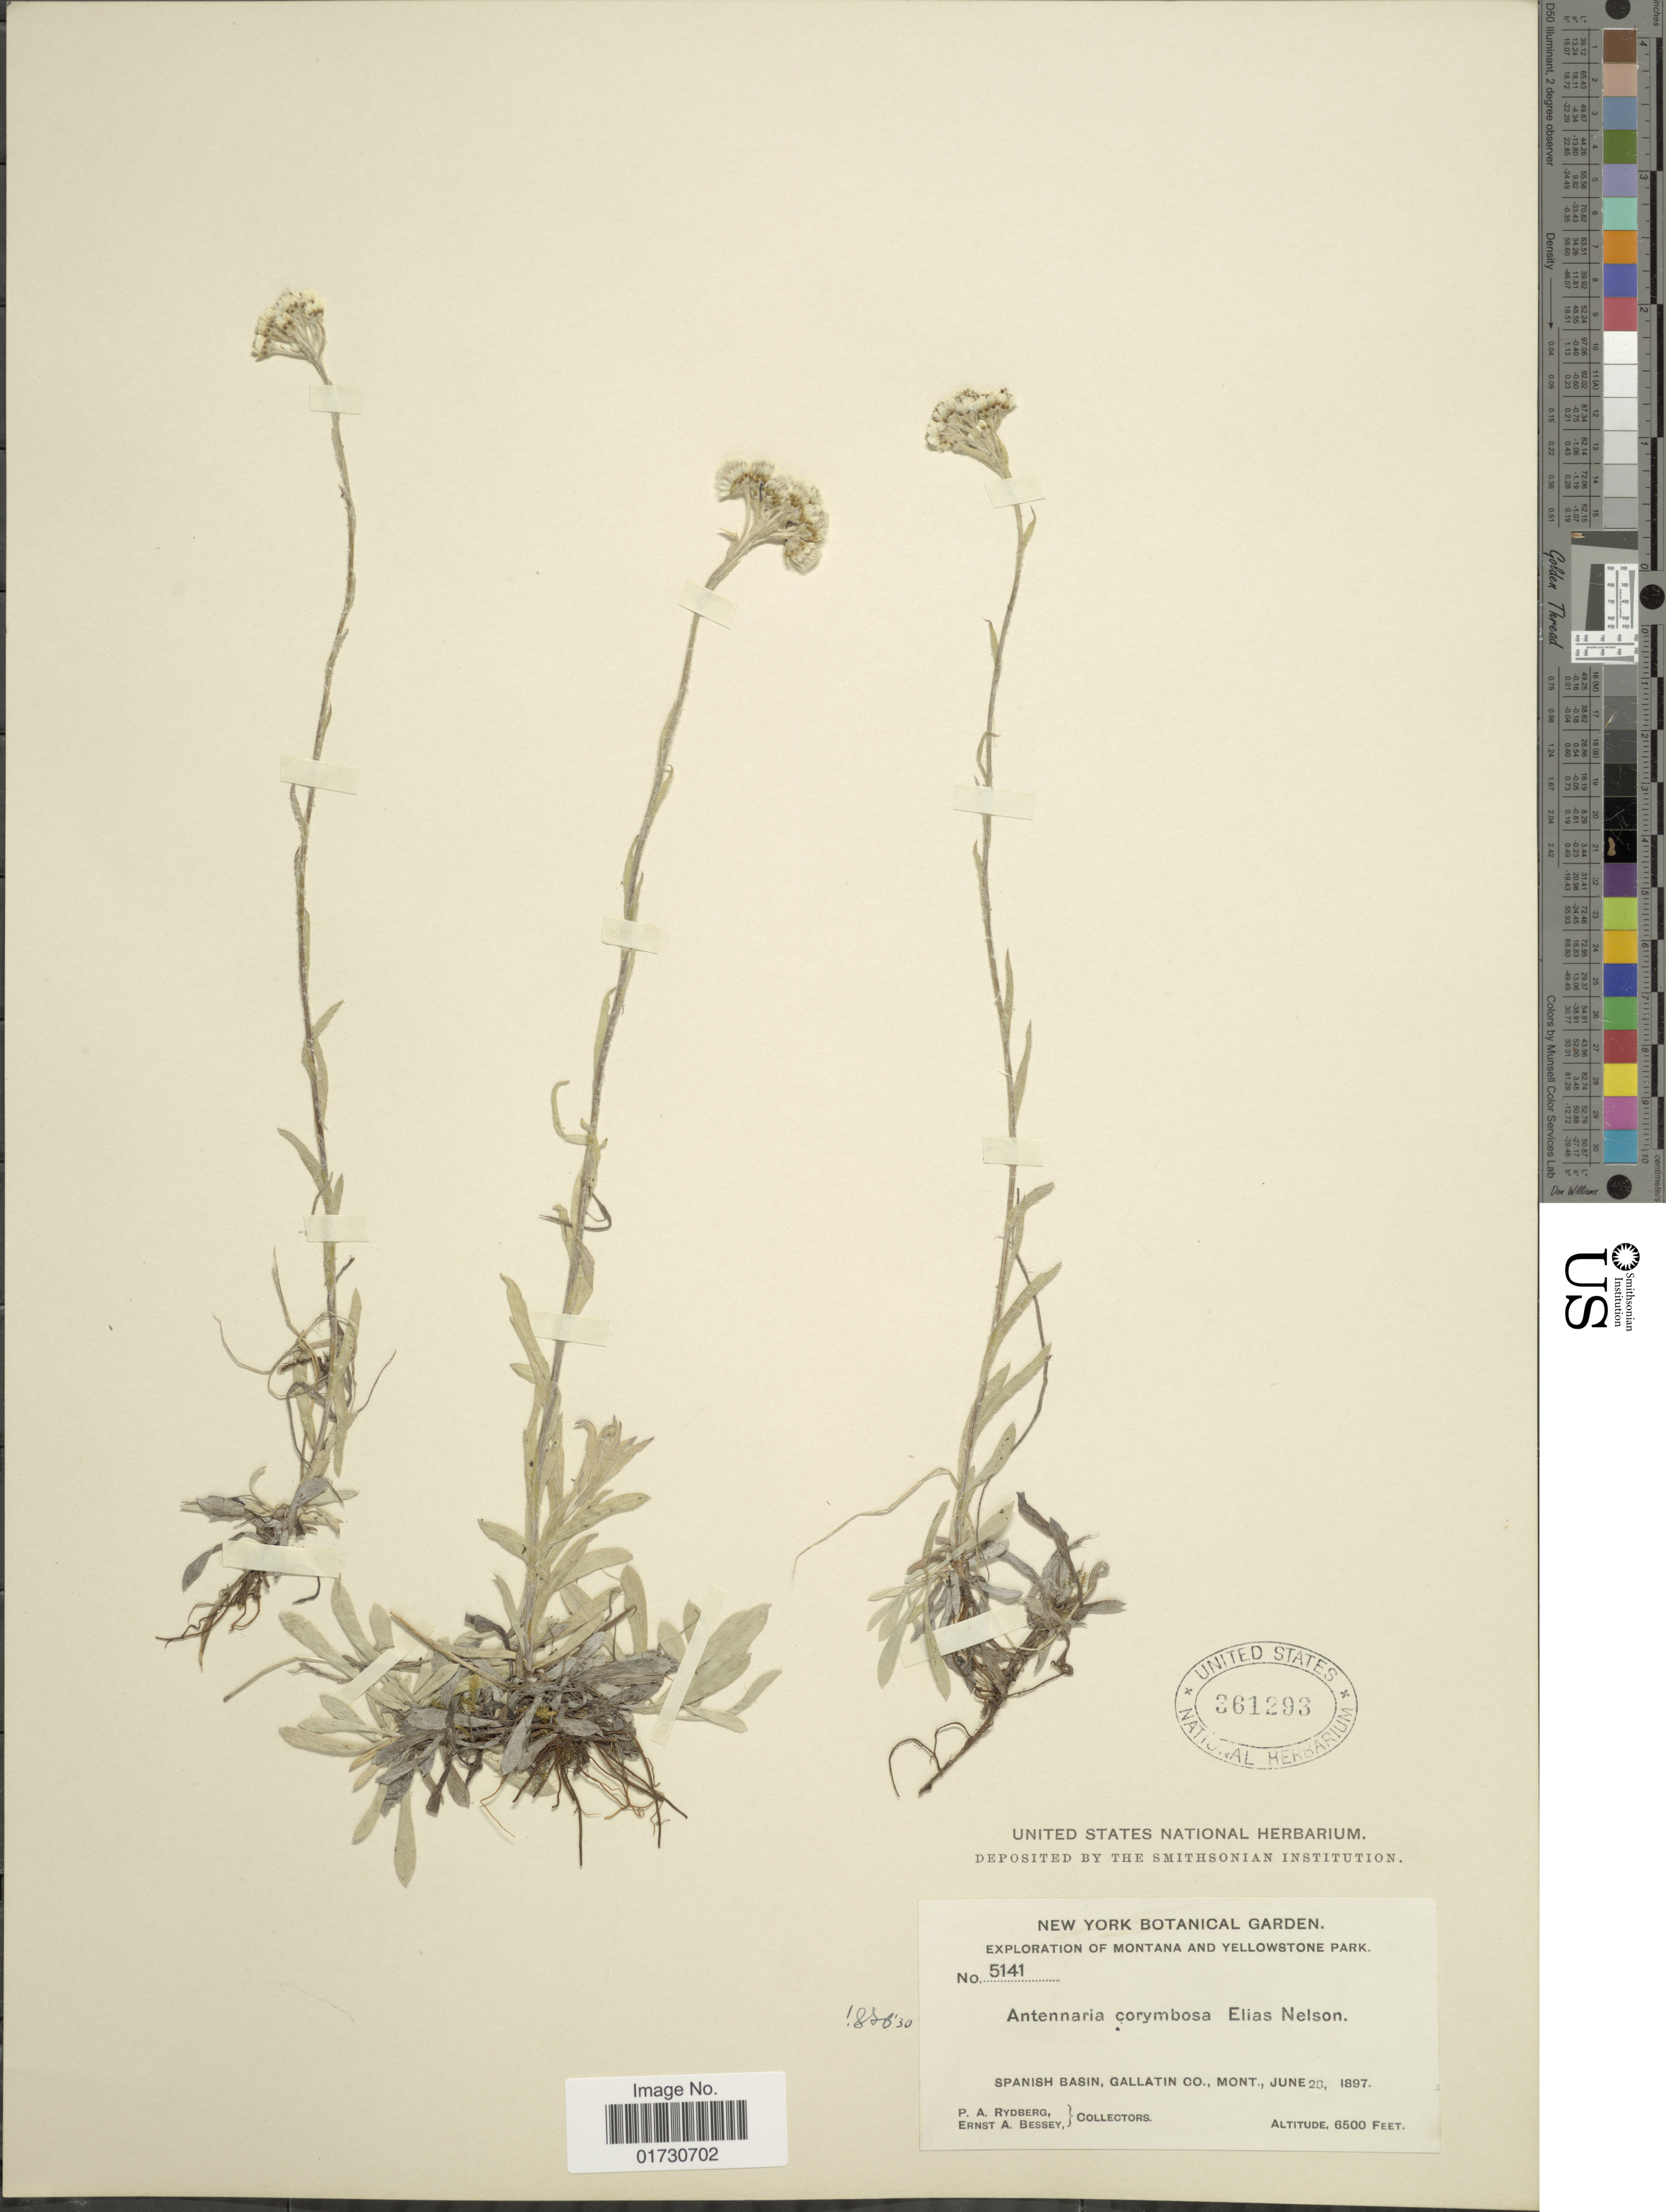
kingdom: Plantae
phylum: Tracheophyta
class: Magnoliopsida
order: Asterales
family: Asteraceae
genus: Antennaria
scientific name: Antennaria corymbosa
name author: E.E. Nelson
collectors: P. A. Rydberg & E. A. Bessey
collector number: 5141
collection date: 1897-06-23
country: United States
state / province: Montana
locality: Montana and Yellowstone Park, Spanish Basin, Gallatin Co., Mont.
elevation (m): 1981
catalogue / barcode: US 361293